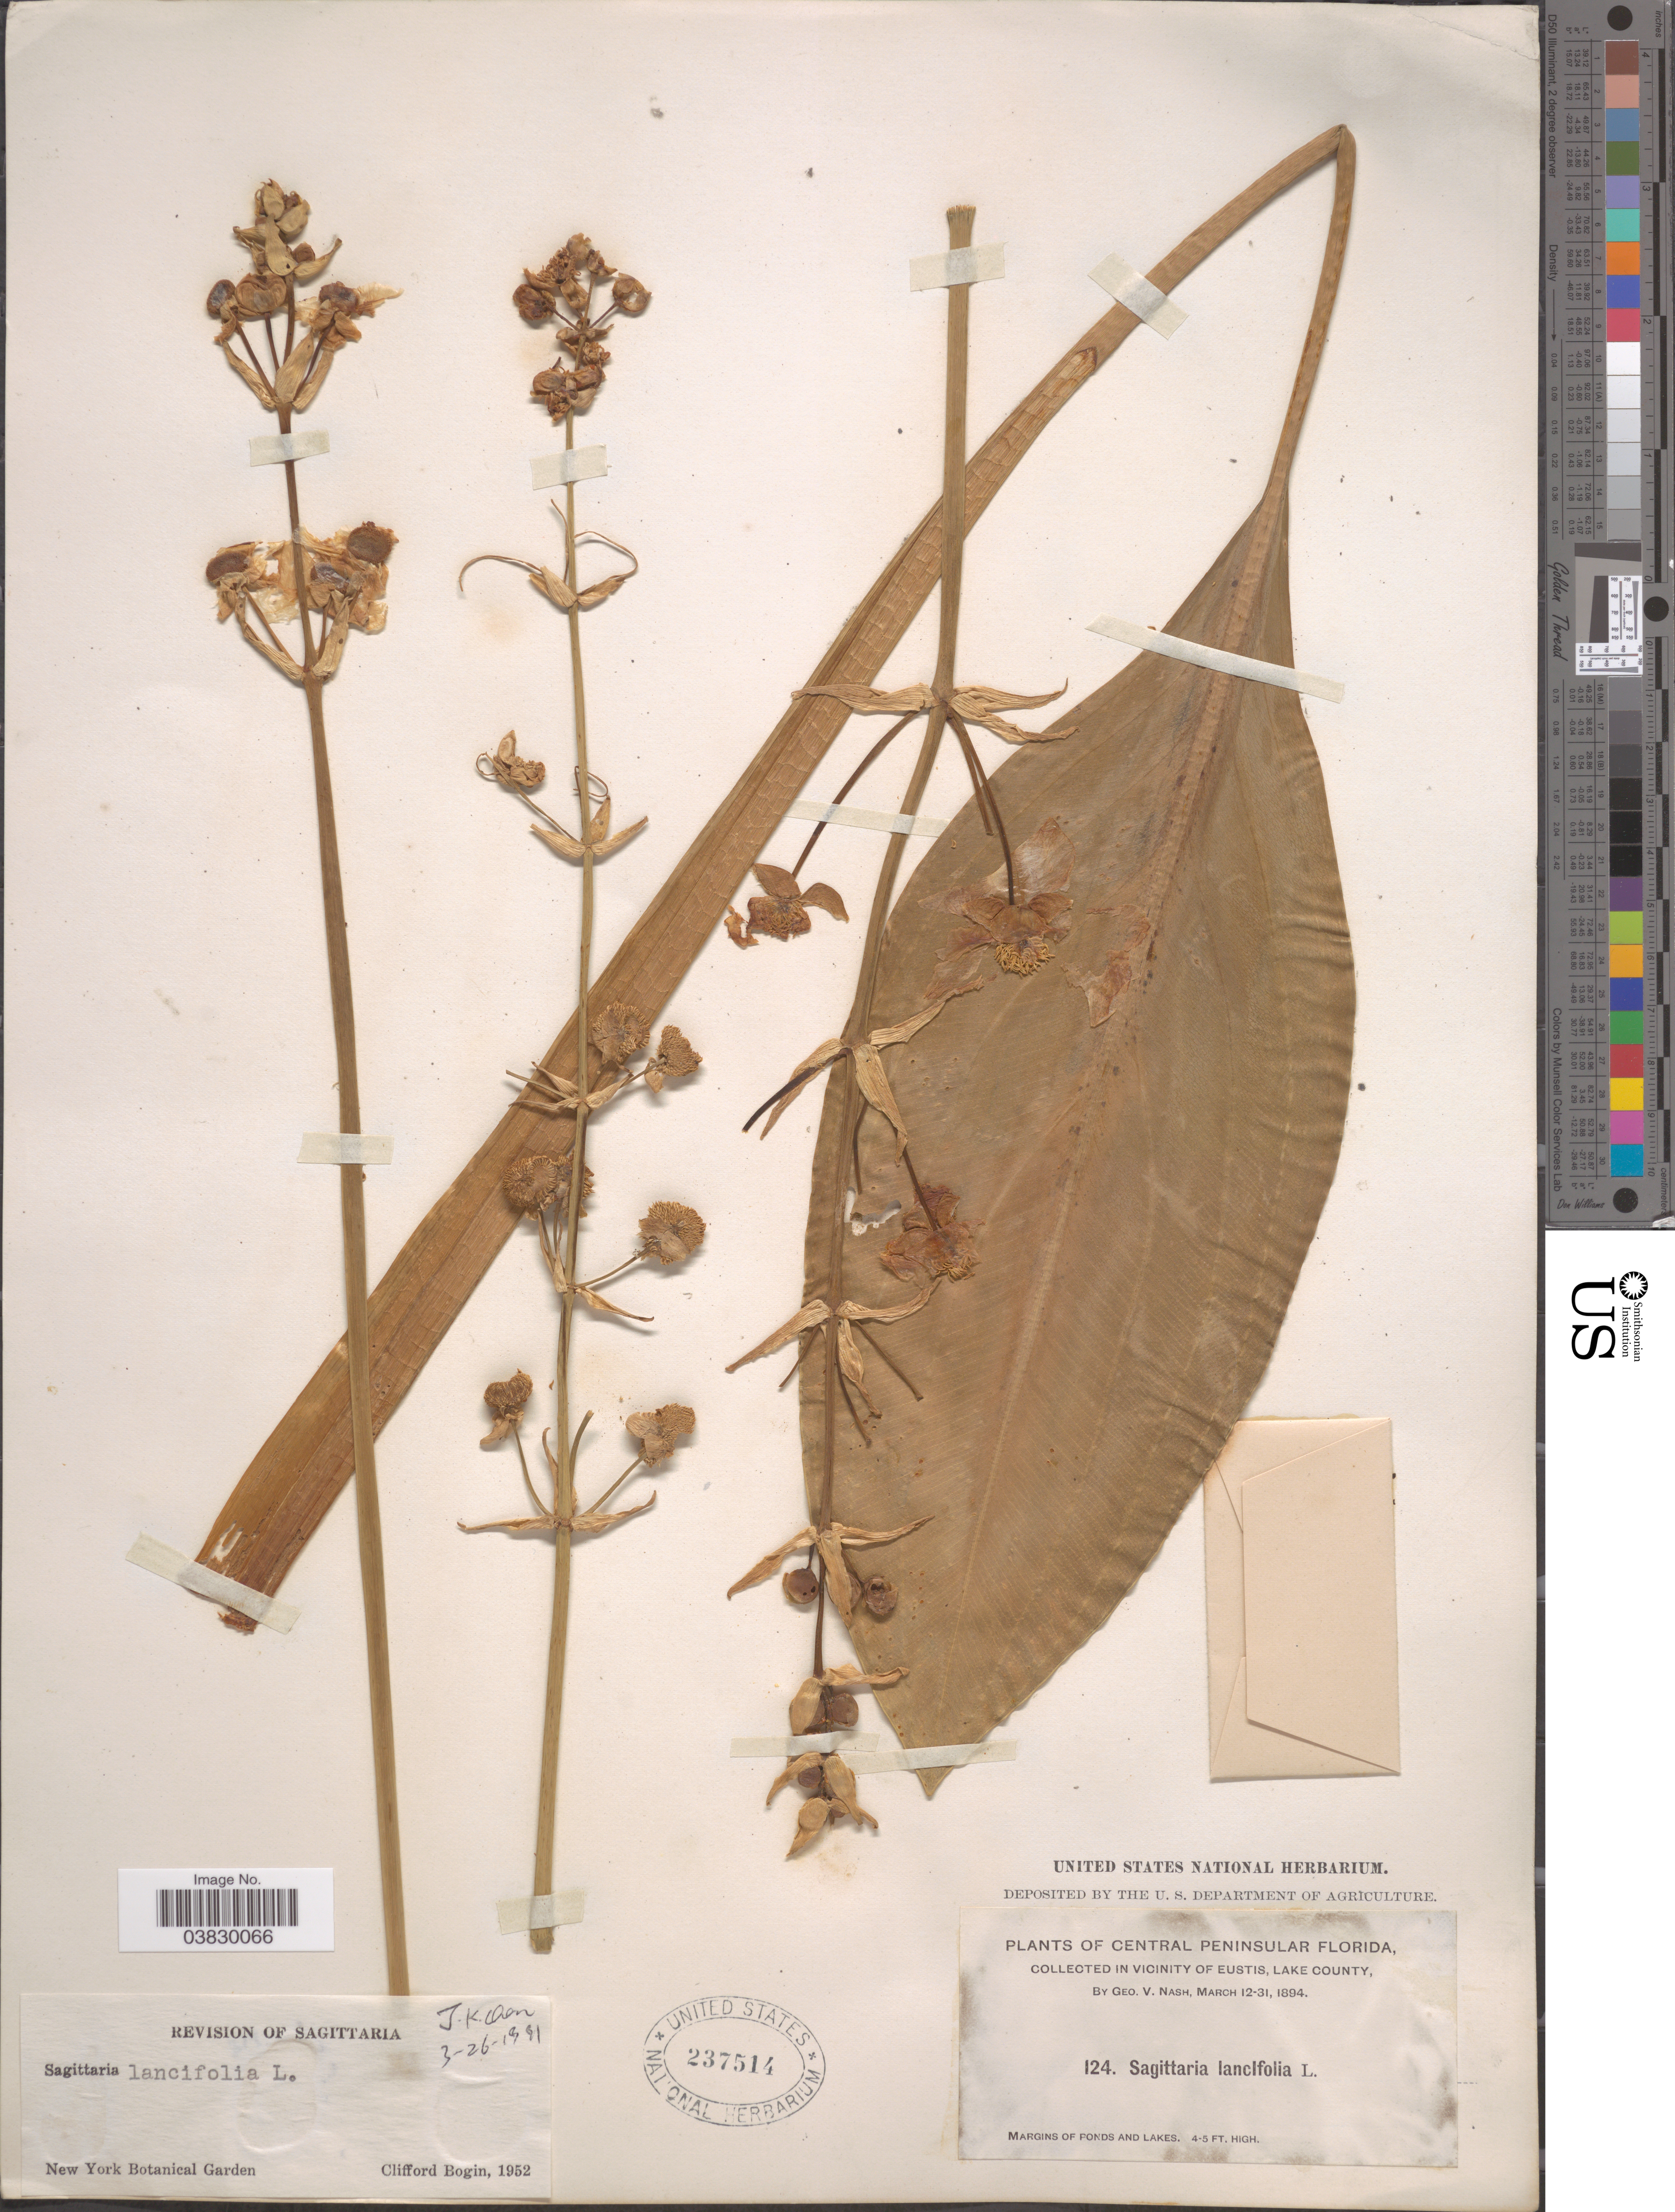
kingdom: Plantae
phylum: Tracheophyta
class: Liliopsida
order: Alismatales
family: Alismataceae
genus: Sagittaria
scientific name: Sagittaria lancifolia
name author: L.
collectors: G. V. Nash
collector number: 124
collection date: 1894-03-12/1894-03-31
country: United States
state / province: Florida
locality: Central Peninsular Florida. In Vicinity of Eustis, Lake County.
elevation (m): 1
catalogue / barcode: US 237514